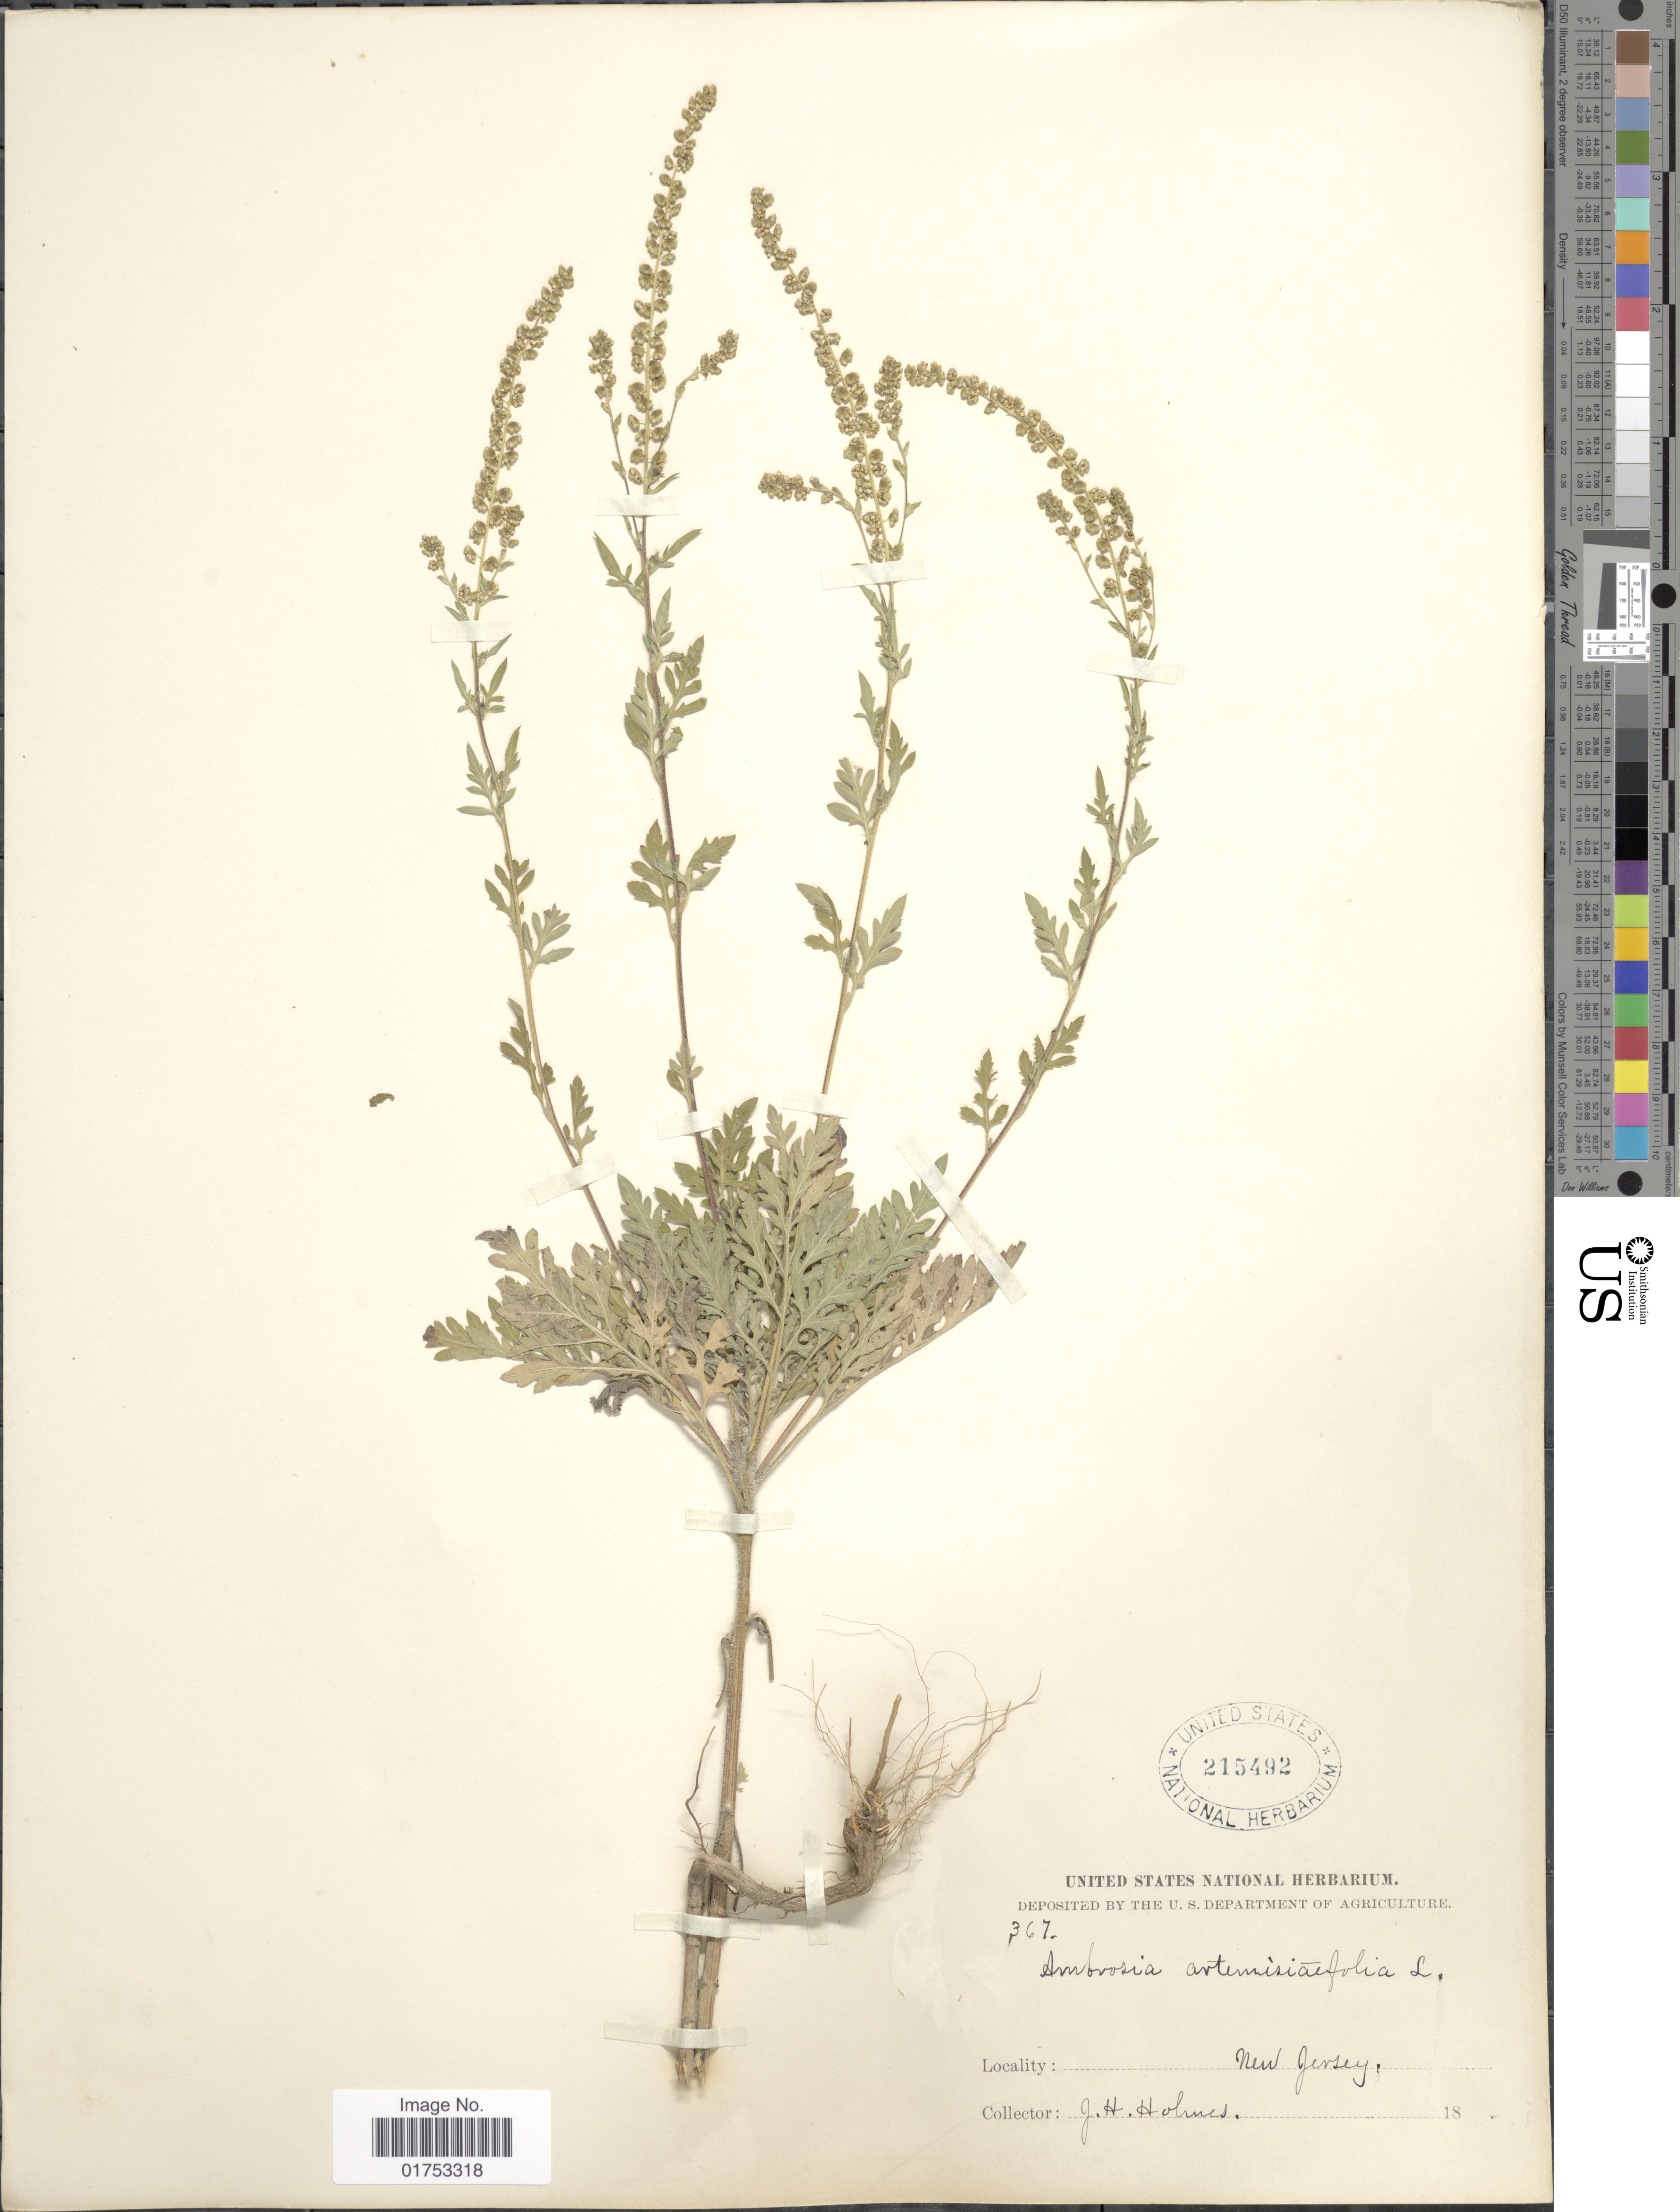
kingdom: Plantae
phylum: Tracheophyta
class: Magnoliopsida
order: Asterales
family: Asteraceae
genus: Ambrosia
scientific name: Ambrosia artemisiifolia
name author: L.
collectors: J. Holmes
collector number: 367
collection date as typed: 18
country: United States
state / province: New Jersey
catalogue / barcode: US 215492